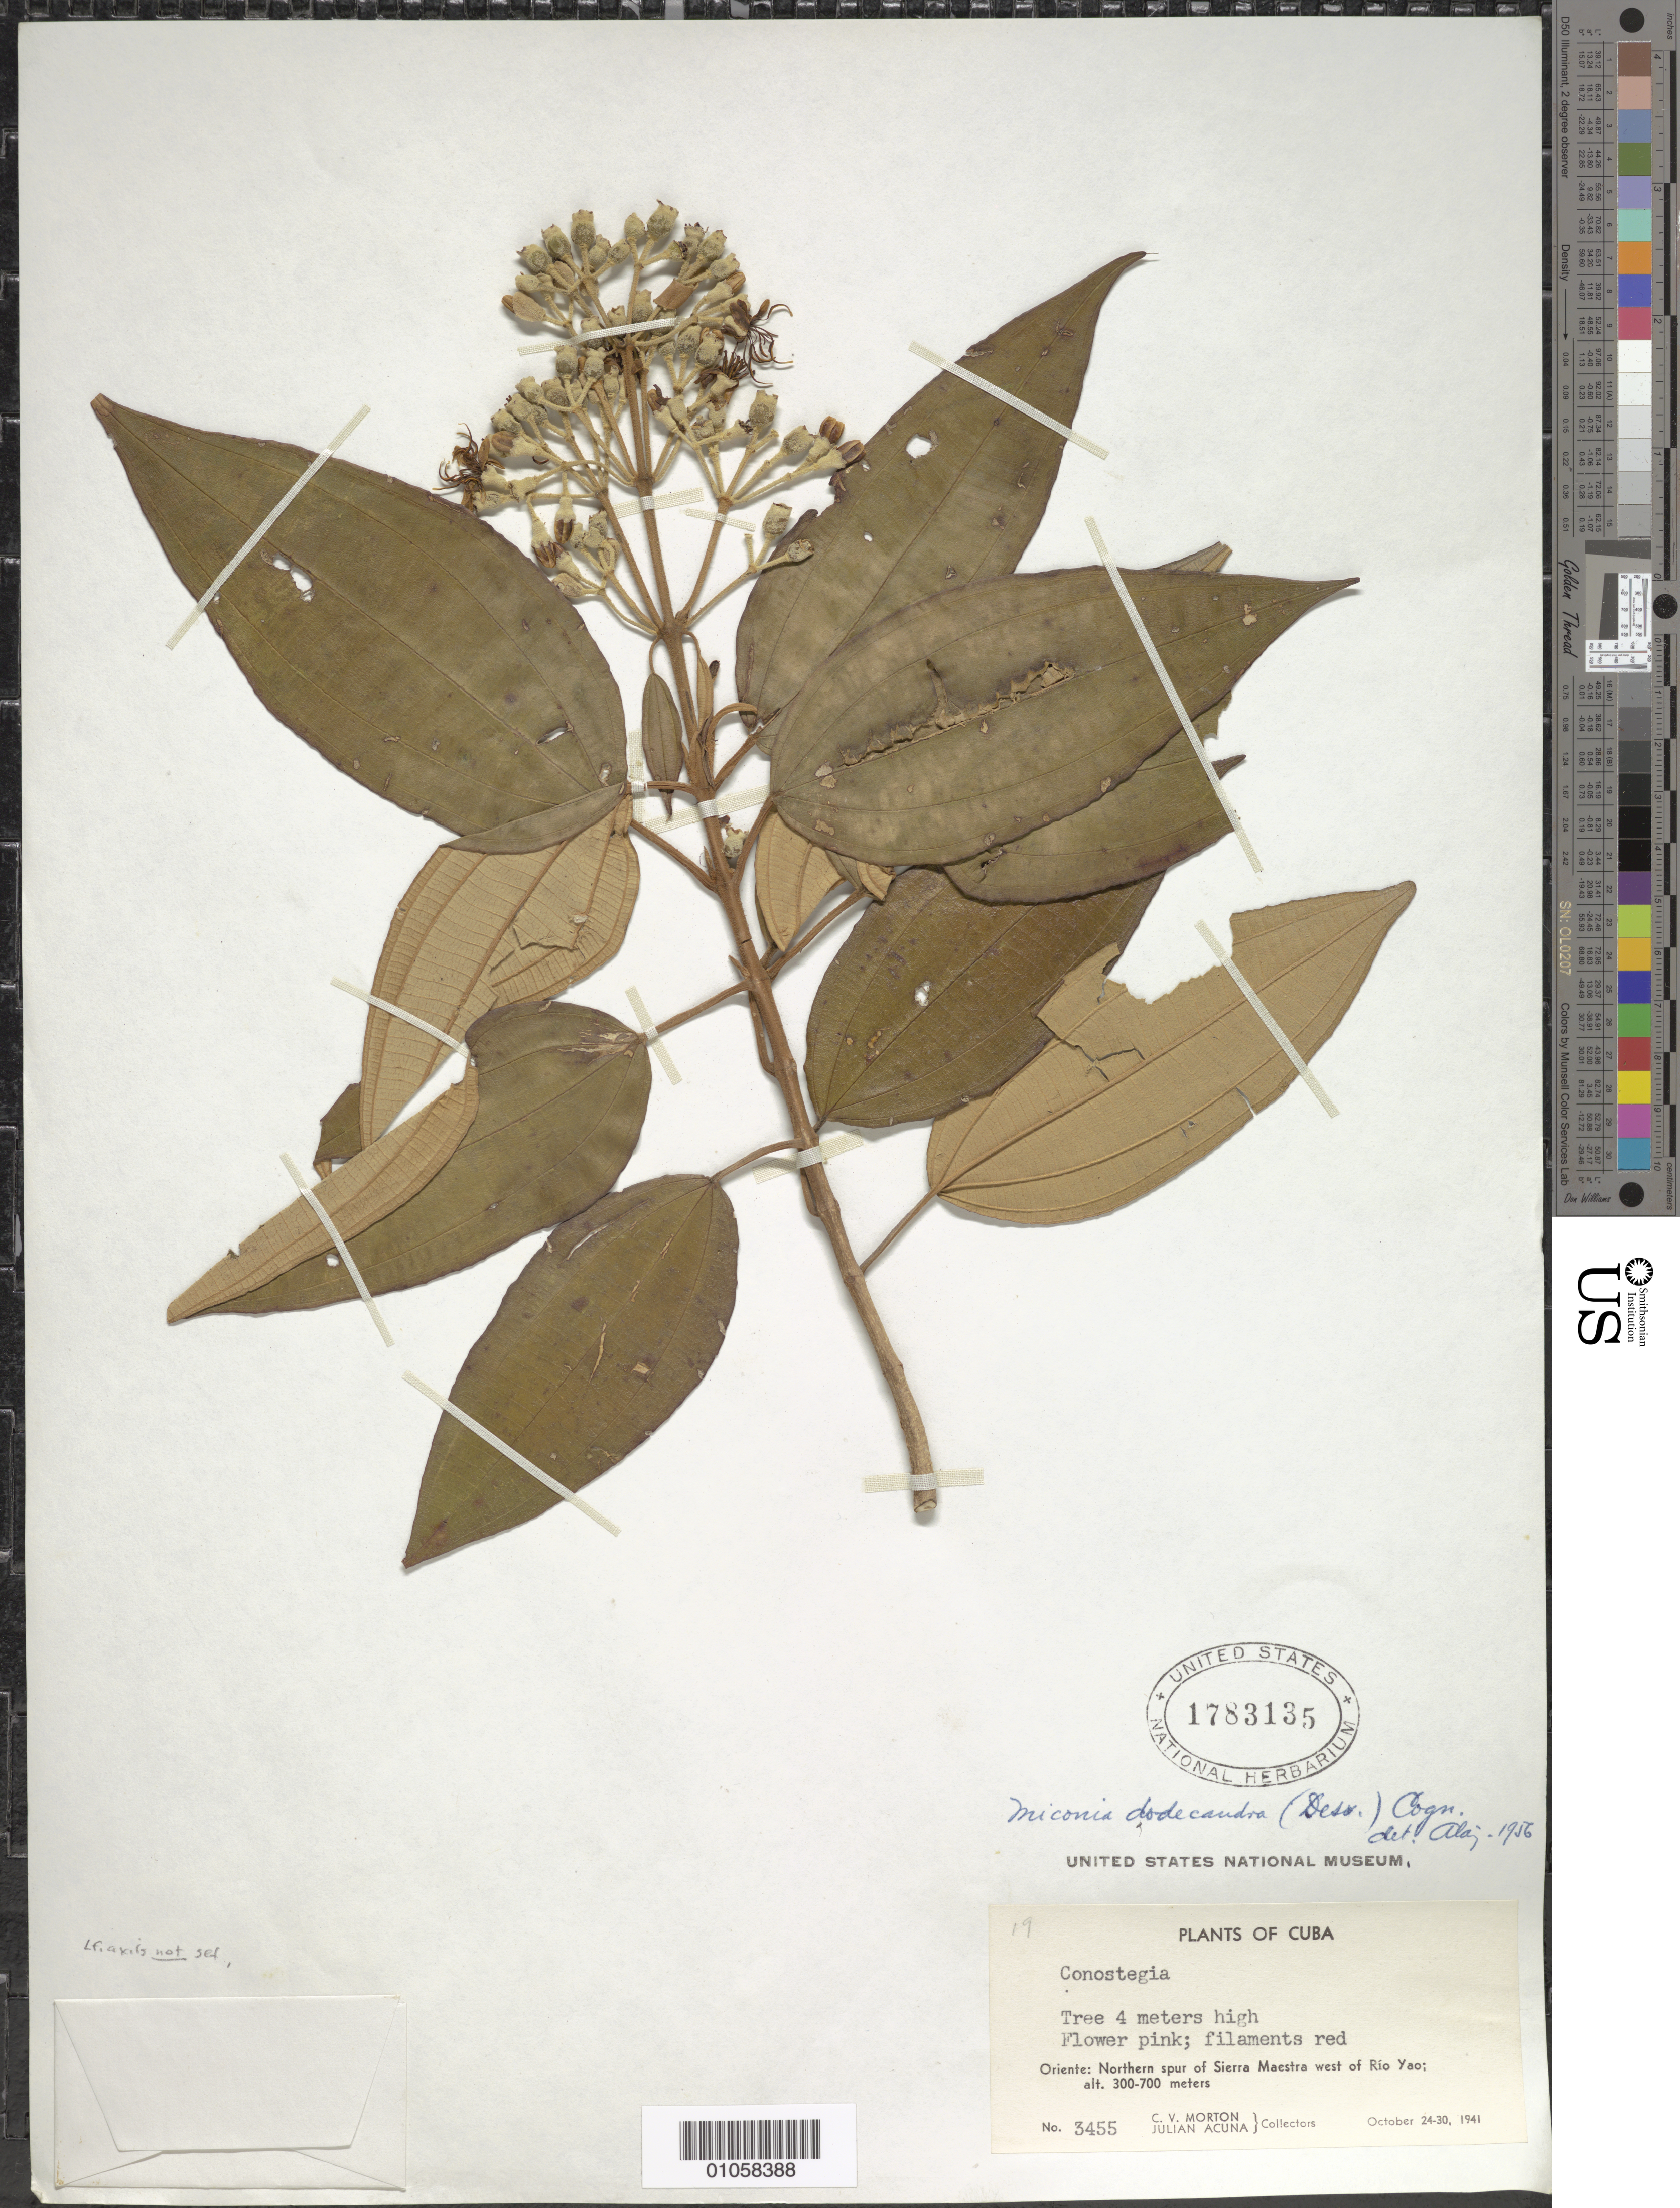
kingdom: Plantae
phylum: Tracheophyta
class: Magnoliopsida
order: Myrtales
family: Melastomataceae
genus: Miconia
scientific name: Miconia dodecandra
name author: Cogn.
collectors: C. V. Morton & J. Acuña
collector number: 3455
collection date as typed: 24 Oct 1941 to 30 Oct 1941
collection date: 1941-10-24/1941-10-30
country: Cuba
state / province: Oriente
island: Cuba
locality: Sierra Maestra, northern spur, W of Río Yao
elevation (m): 300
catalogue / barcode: US 1783135